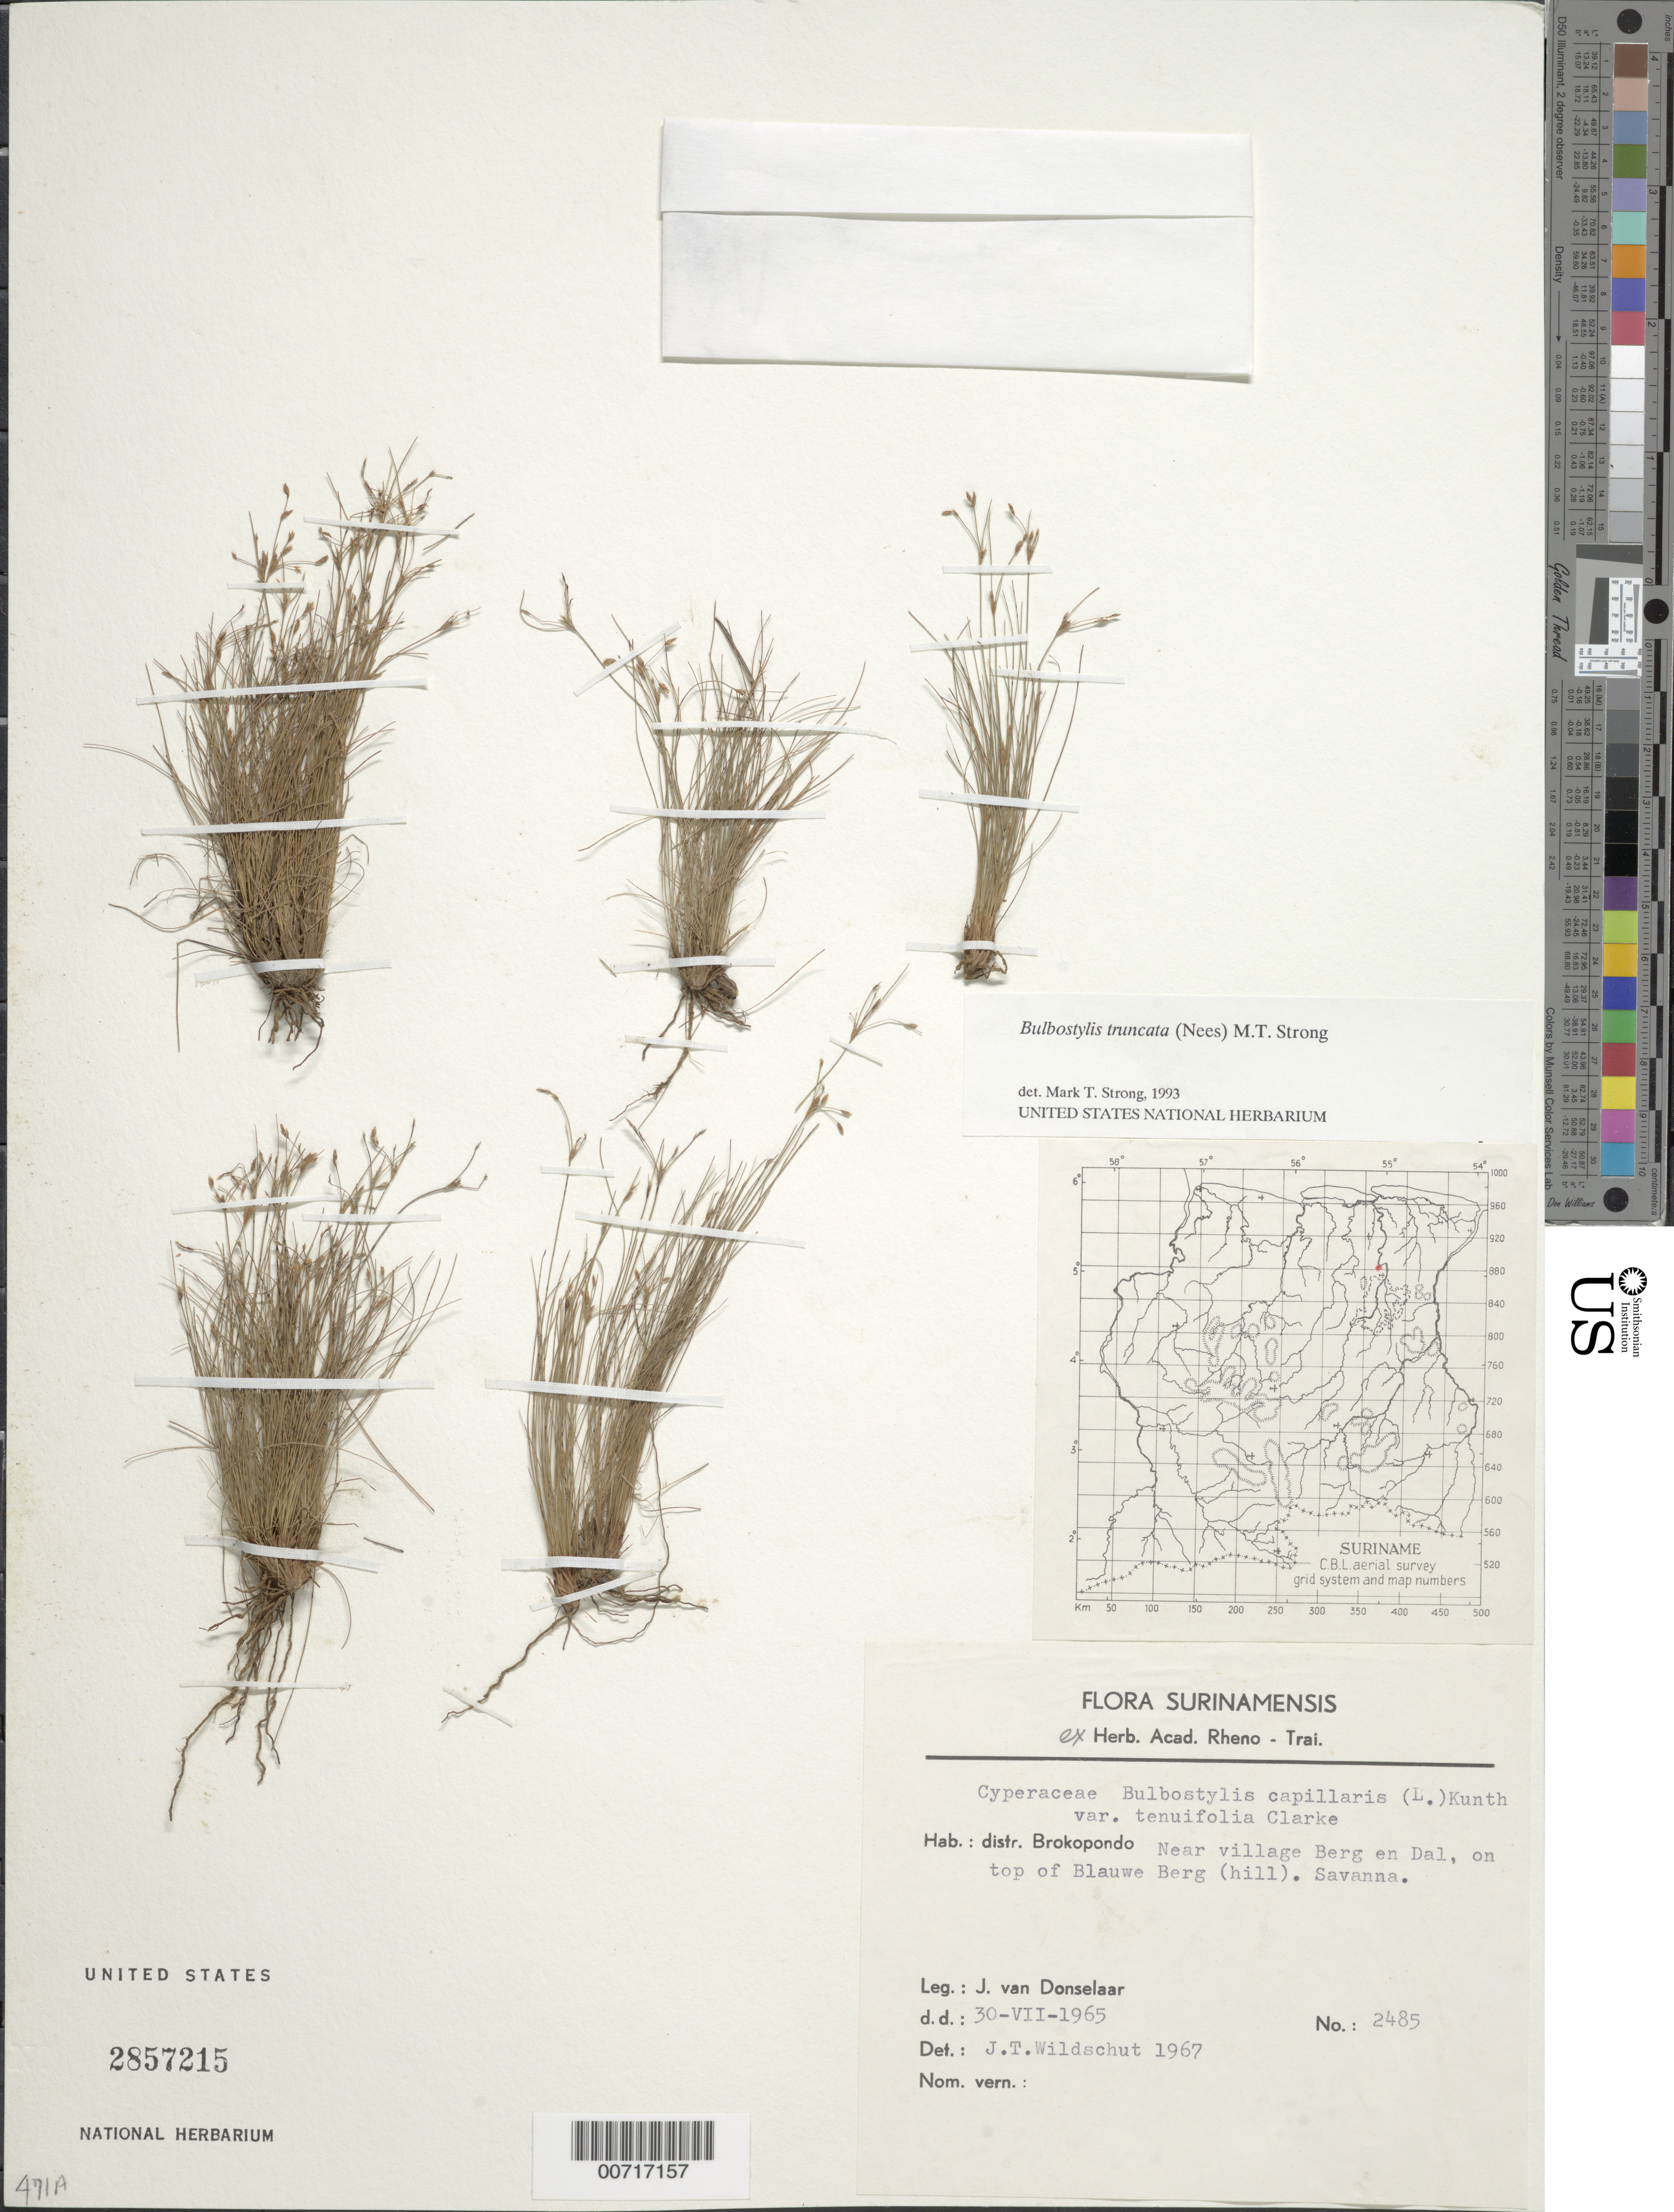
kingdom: Plantae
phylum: Tracheophyta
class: Liliopsida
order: Poales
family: Cyperaceae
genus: Bulbostylis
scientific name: Bulbostylis truncata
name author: (Nees) M.T. Strong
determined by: Strong, M. T., (US), Smithsonian Institution - National Museum of Natural History (UNITED STATES)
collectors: J. Donselaar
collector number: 2485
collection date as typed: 30-Jul-65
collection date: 1965-07-30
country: Suriname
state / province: Brokopondo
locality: Berg en Dal, near, on the top of Blauwe Berg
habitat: Savanna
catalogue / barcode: US 2857215